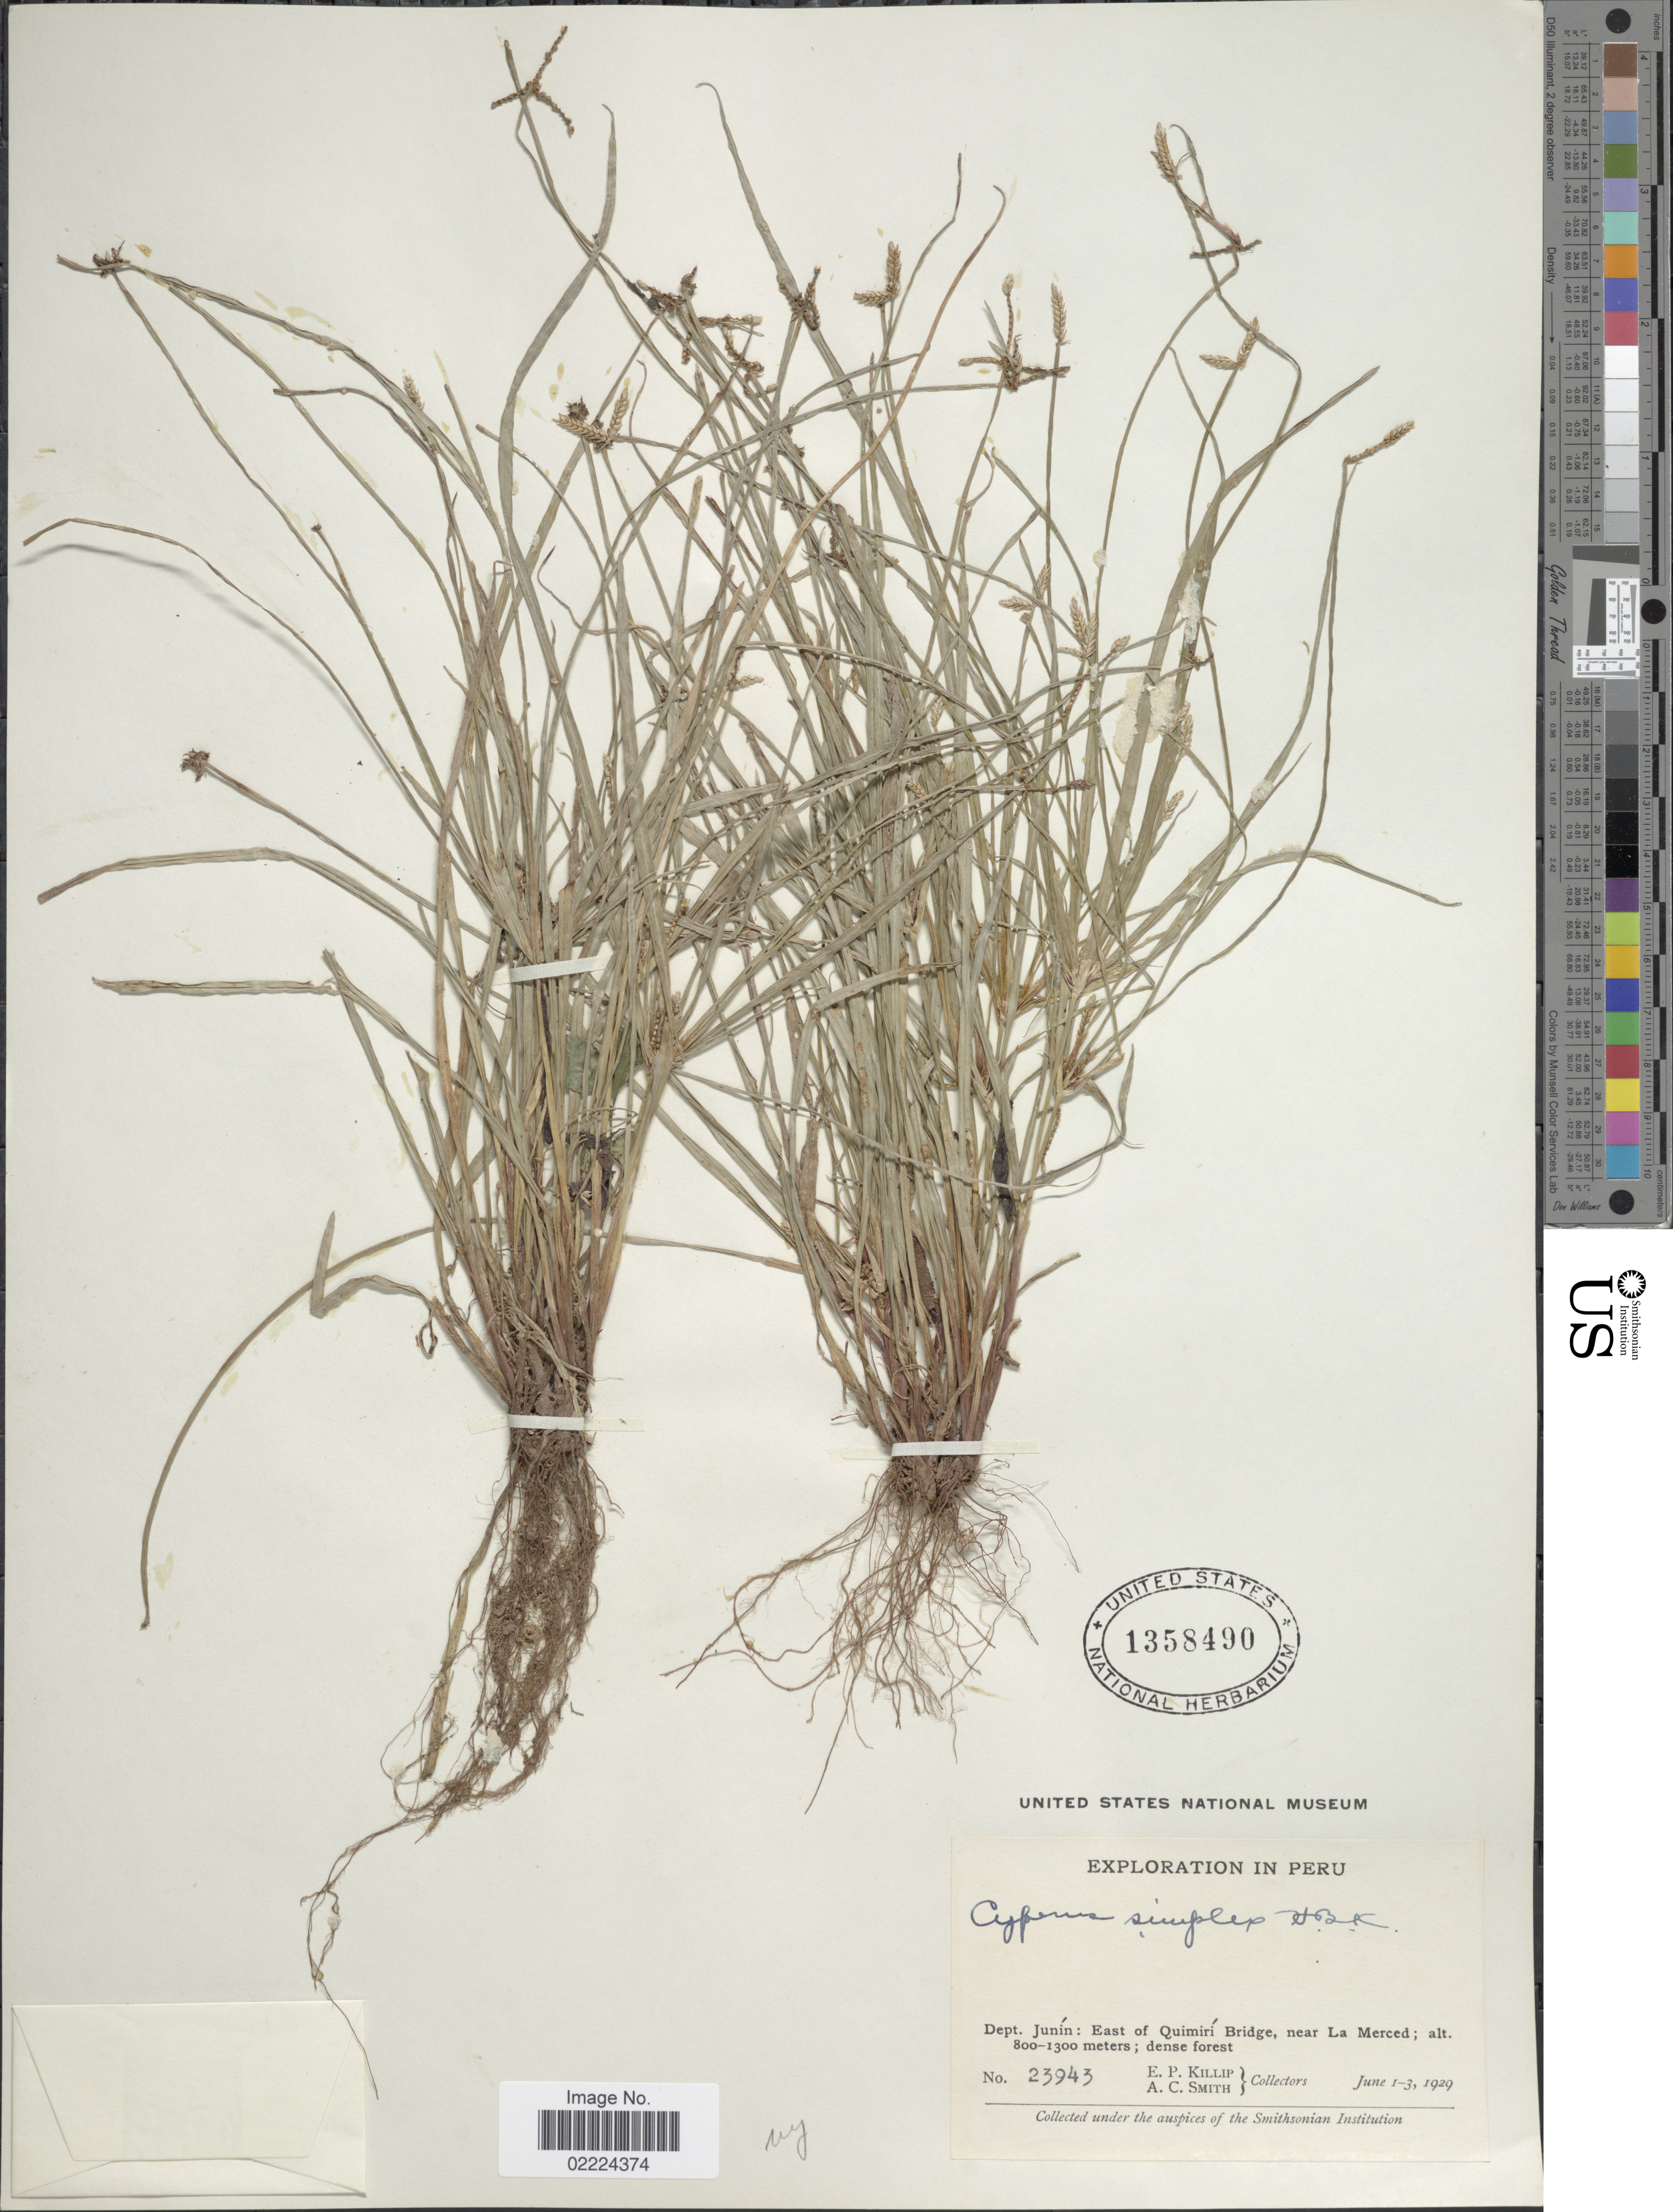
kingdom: Plantae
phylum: Tracheophyta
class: Liliopsida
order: Poales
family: Cyperaceae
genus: Cyperus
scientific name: Cyperus simplex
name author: Kunth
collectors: E. P. Killip & A. C. Smith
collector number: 23943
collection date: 1929-06-01/1929-06-03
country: Peru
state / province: Junín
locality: East of Quimiri Bridge, near La Merced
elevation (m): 800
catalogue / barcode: US 1358490